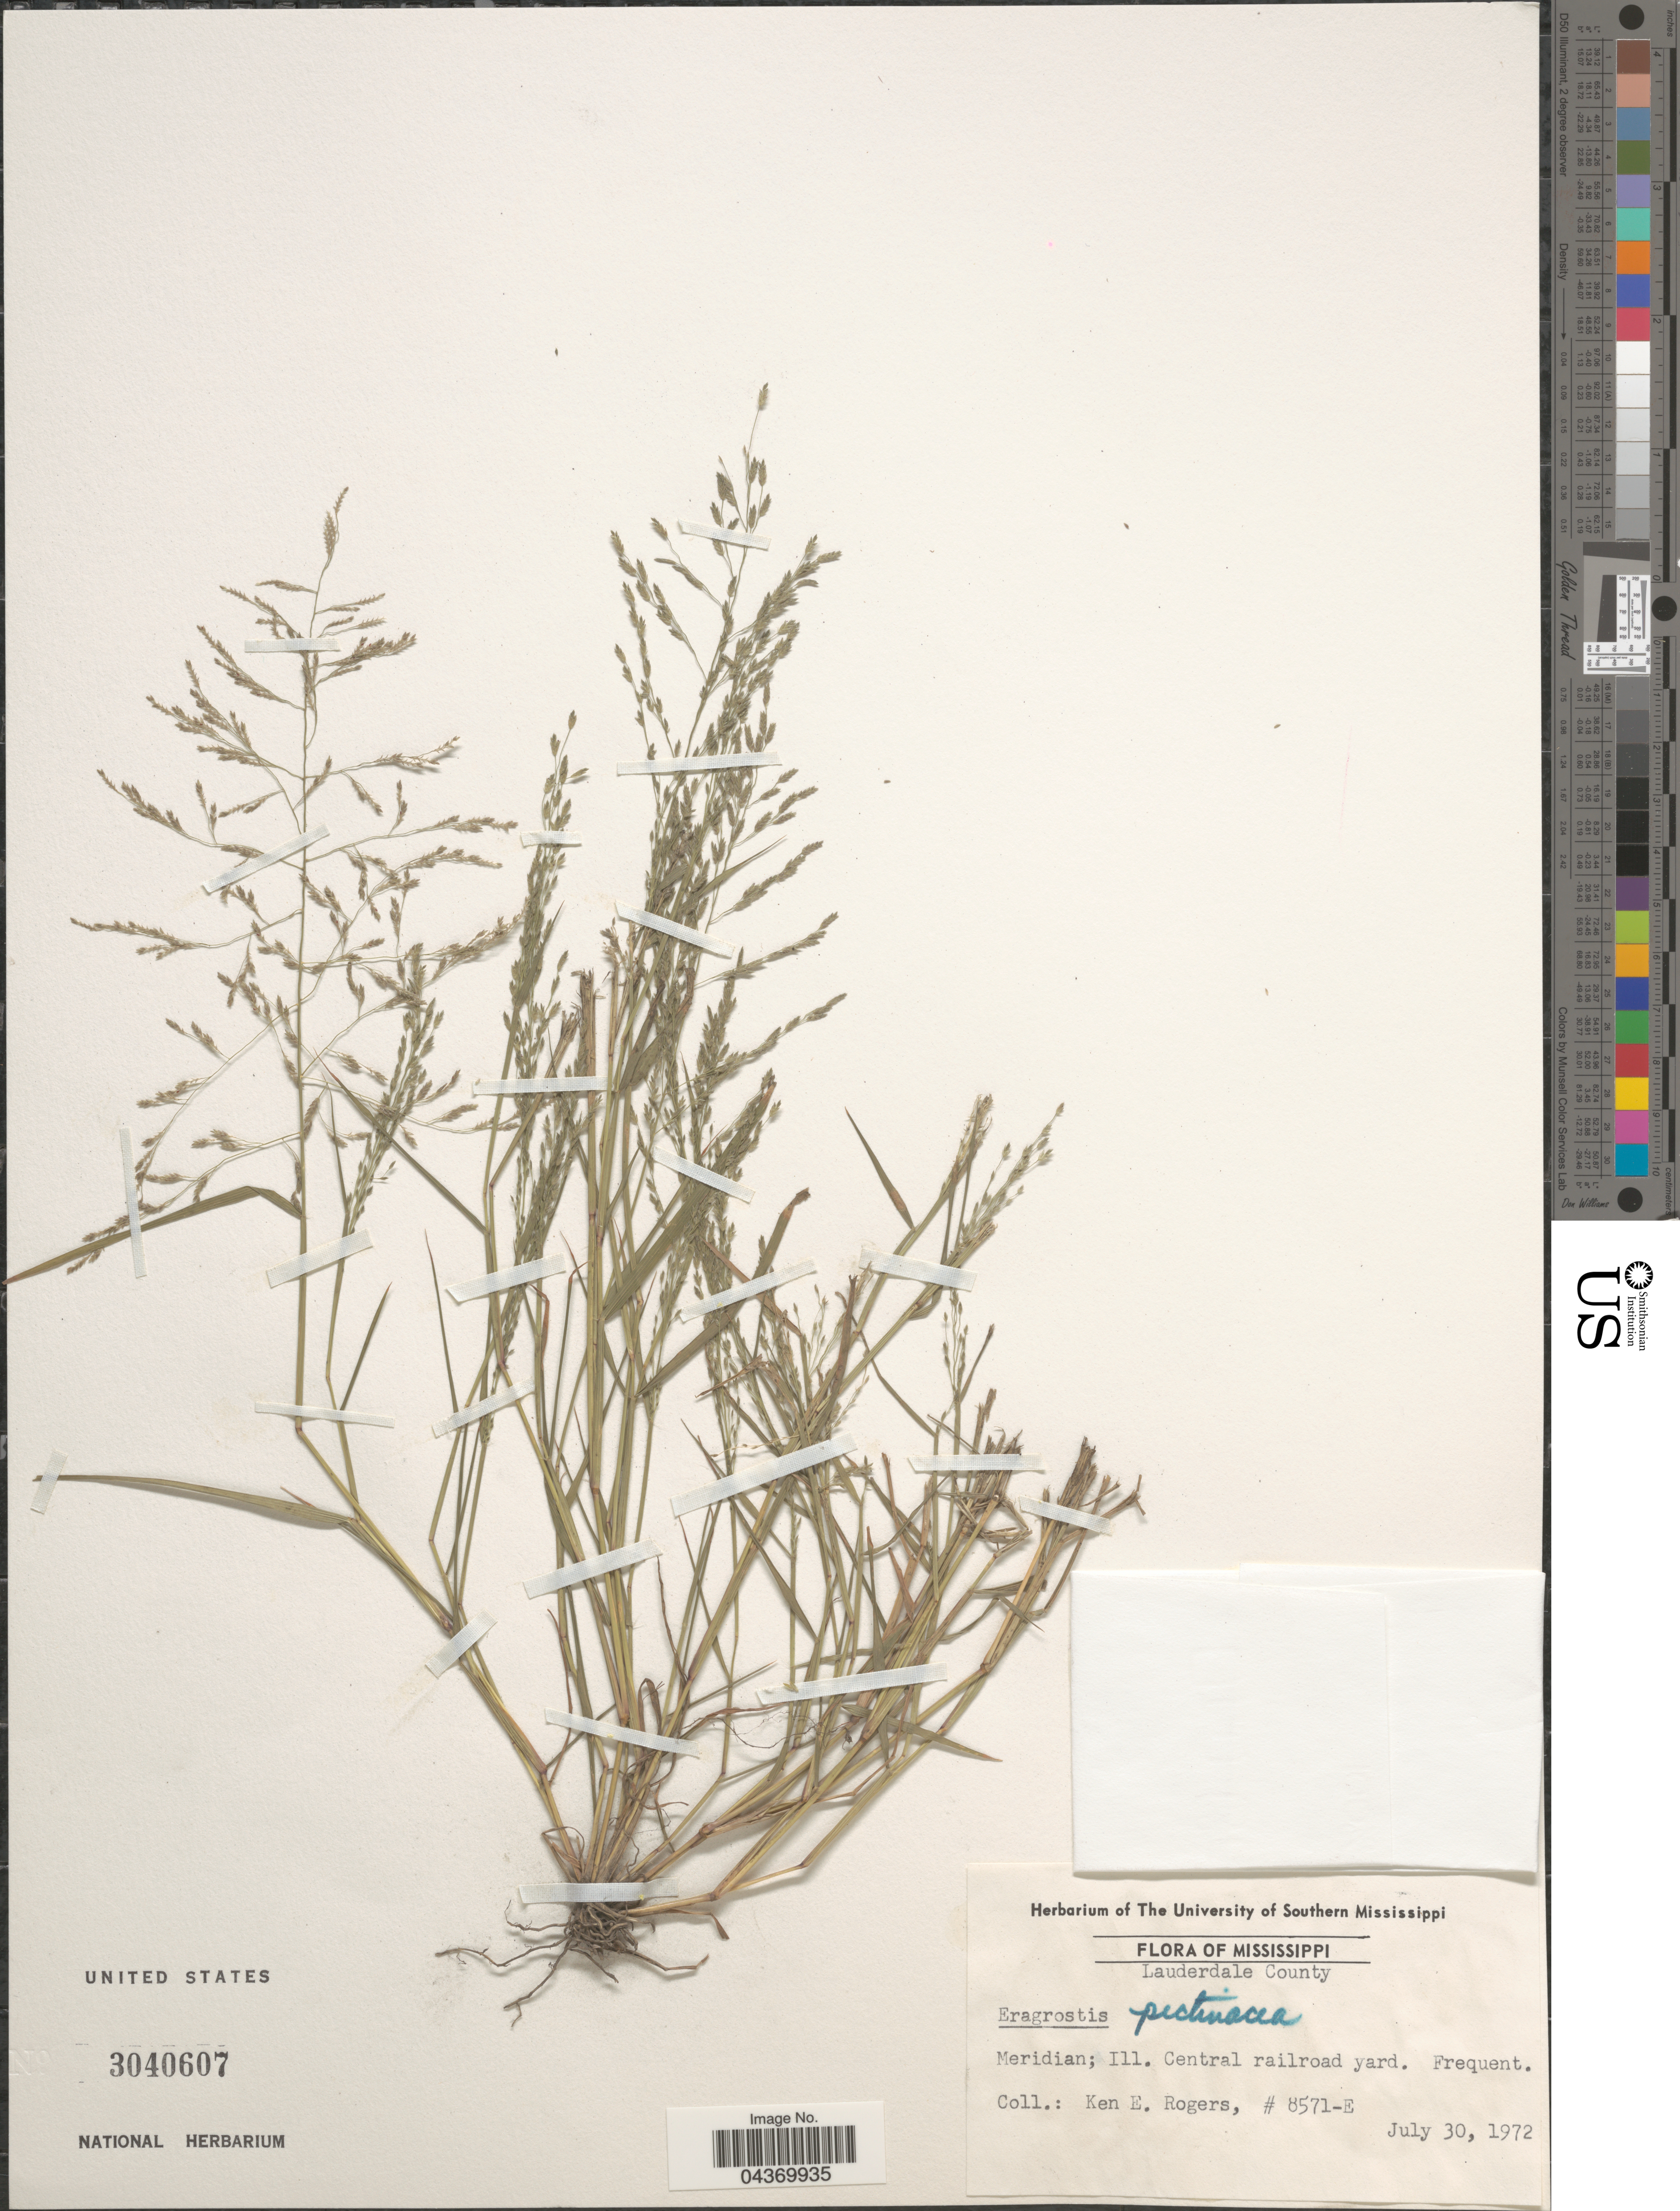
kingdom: Plantae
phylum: Tracheophyta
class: Liliopsida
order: Poales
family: Poaceae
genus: Eragrostis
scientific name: Eragrostis pectinacea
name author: (Michx.) Nees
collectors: K. Rogers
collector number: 8571-E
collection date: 1972-07-30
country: United States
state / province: Mississippi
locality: Lauderdale County. Meridian; Il.. Central railroad yard.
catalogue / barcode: US 3040607